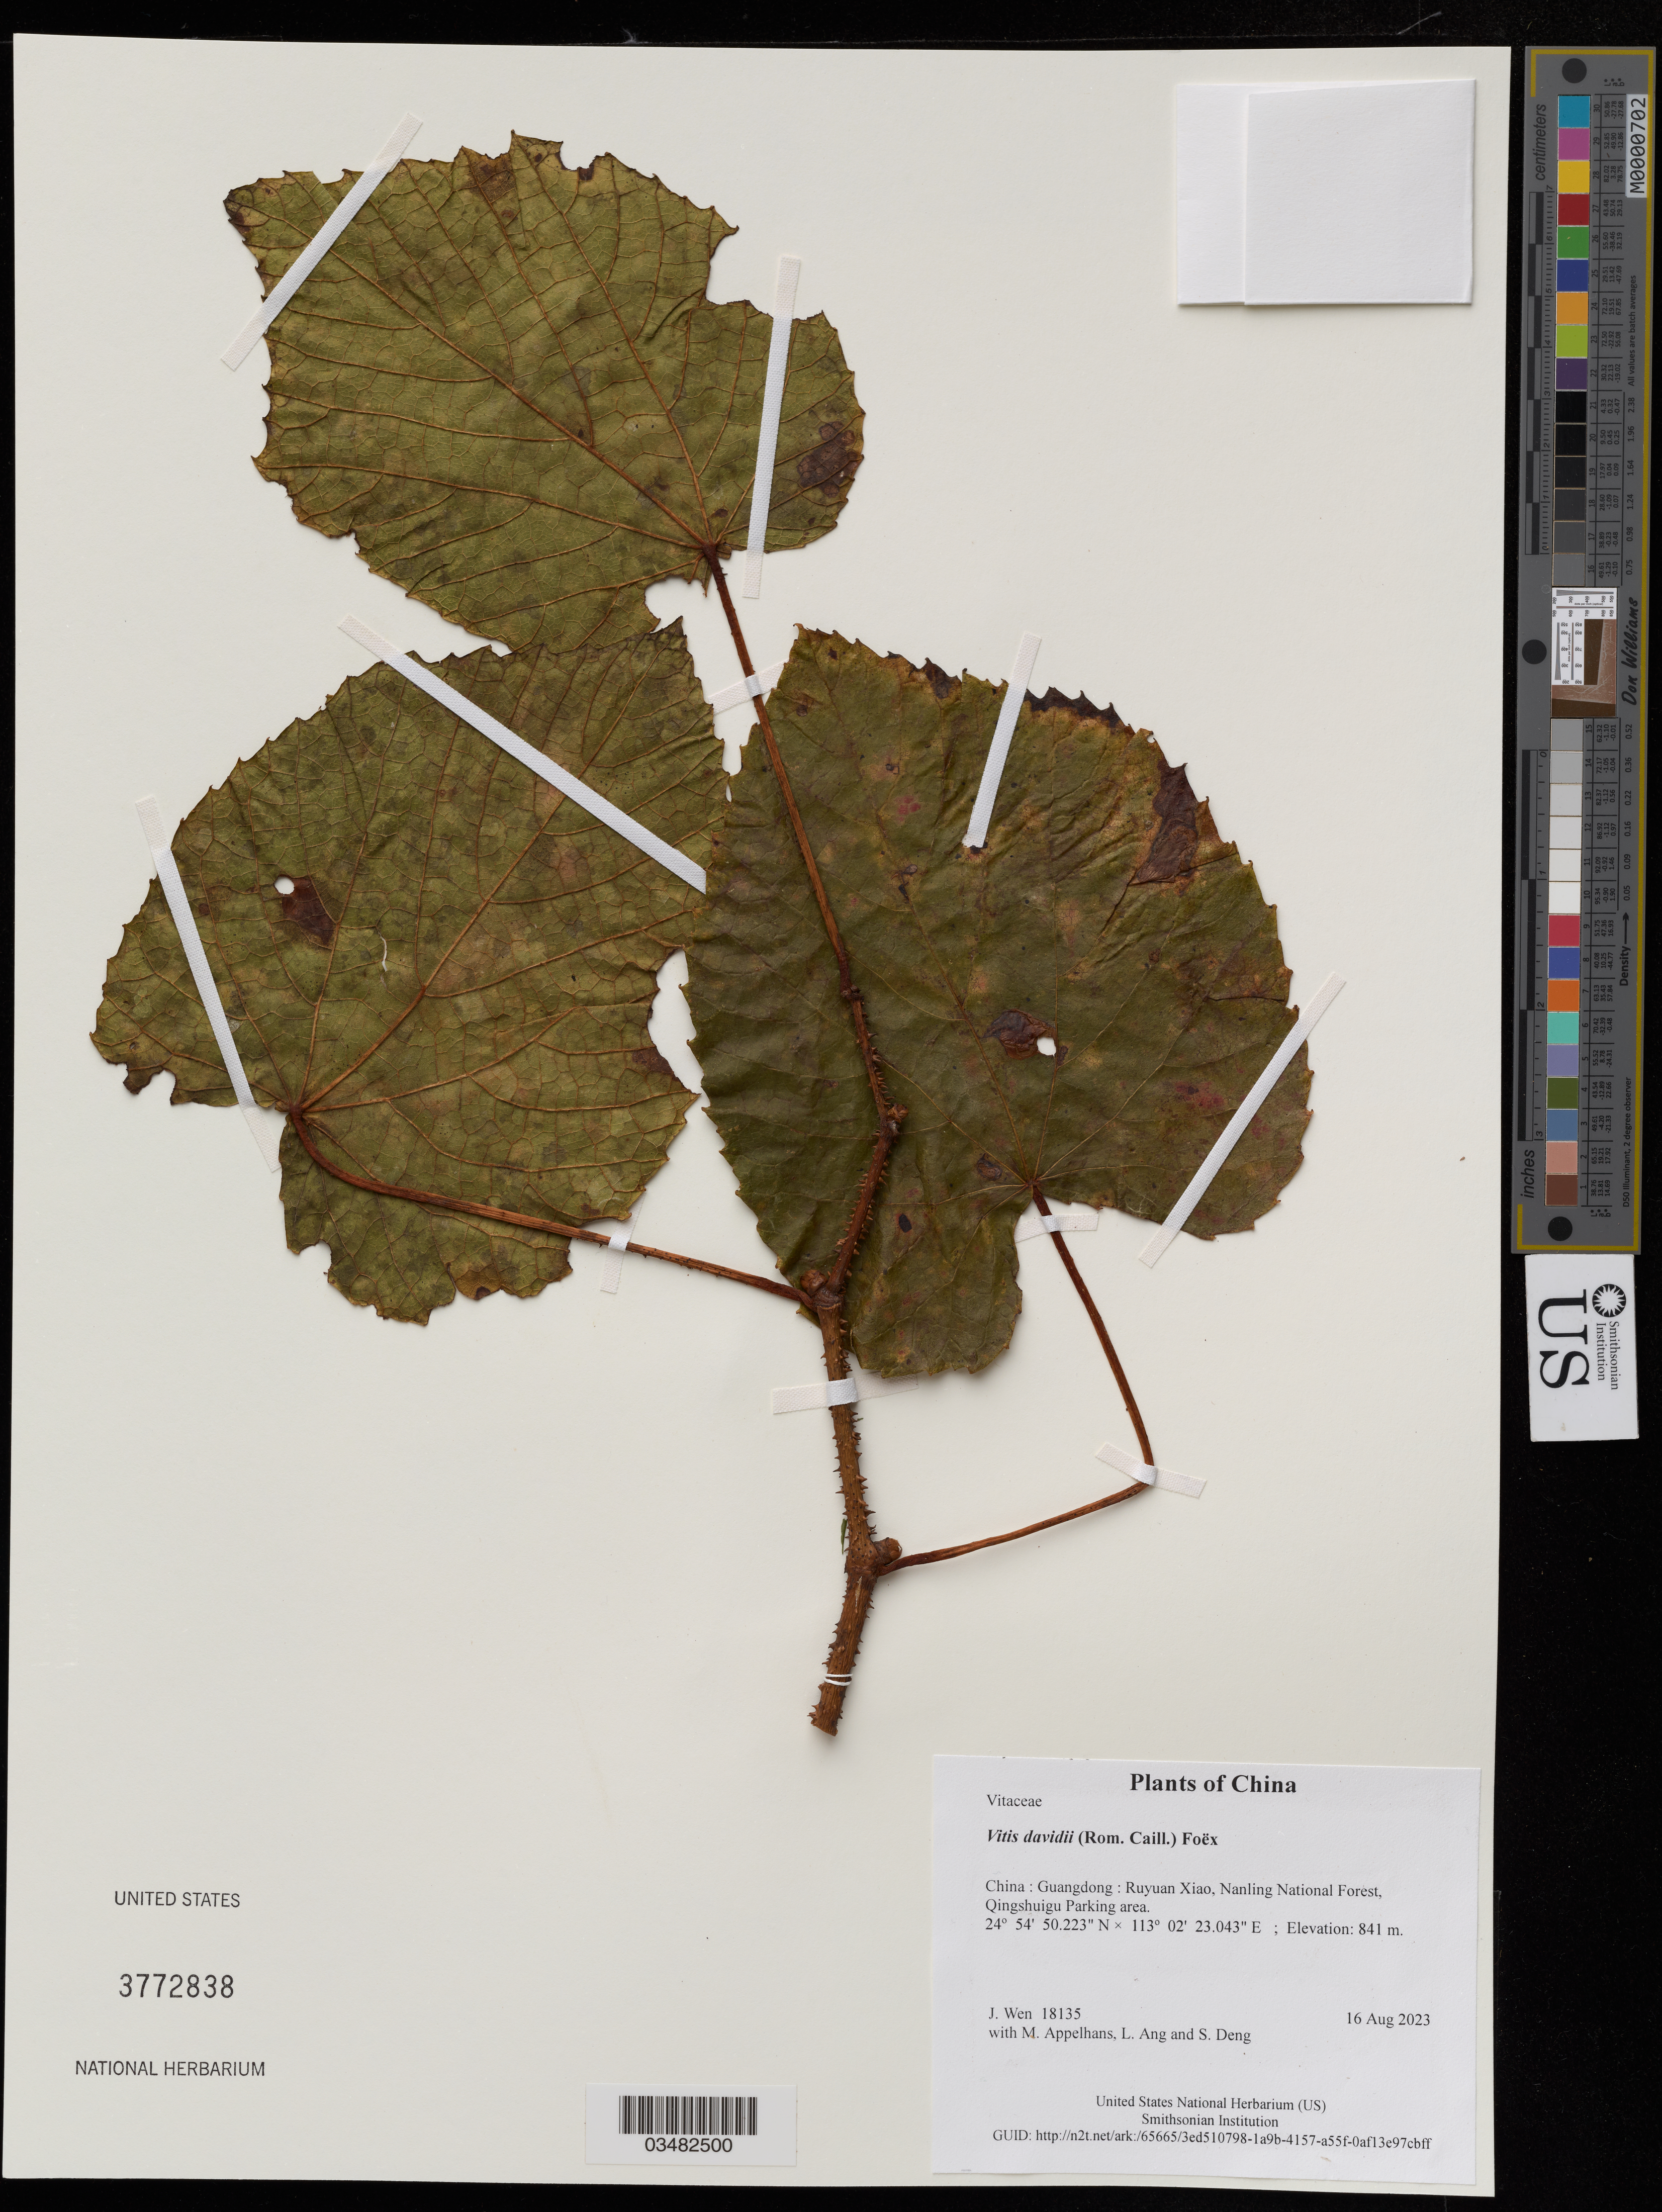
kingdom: Plantae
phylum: Tracheophyta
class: Magnoliopsida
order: Vitales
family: Vitaceae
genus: Vitis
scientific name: Vitis davidii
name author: (Rom. Caill.) Foëx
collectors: J. Wen, M. Appelhans, L. Ang & S. Deng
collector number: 18135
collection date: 2023-08-16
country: China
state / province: Guangdong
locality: Ruyuan Xiao, Nanling National Forest, Qingshuigu Parking area.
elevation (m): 841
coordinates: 24.91395102 N, 113.03973428 E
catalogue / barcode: US 3772838